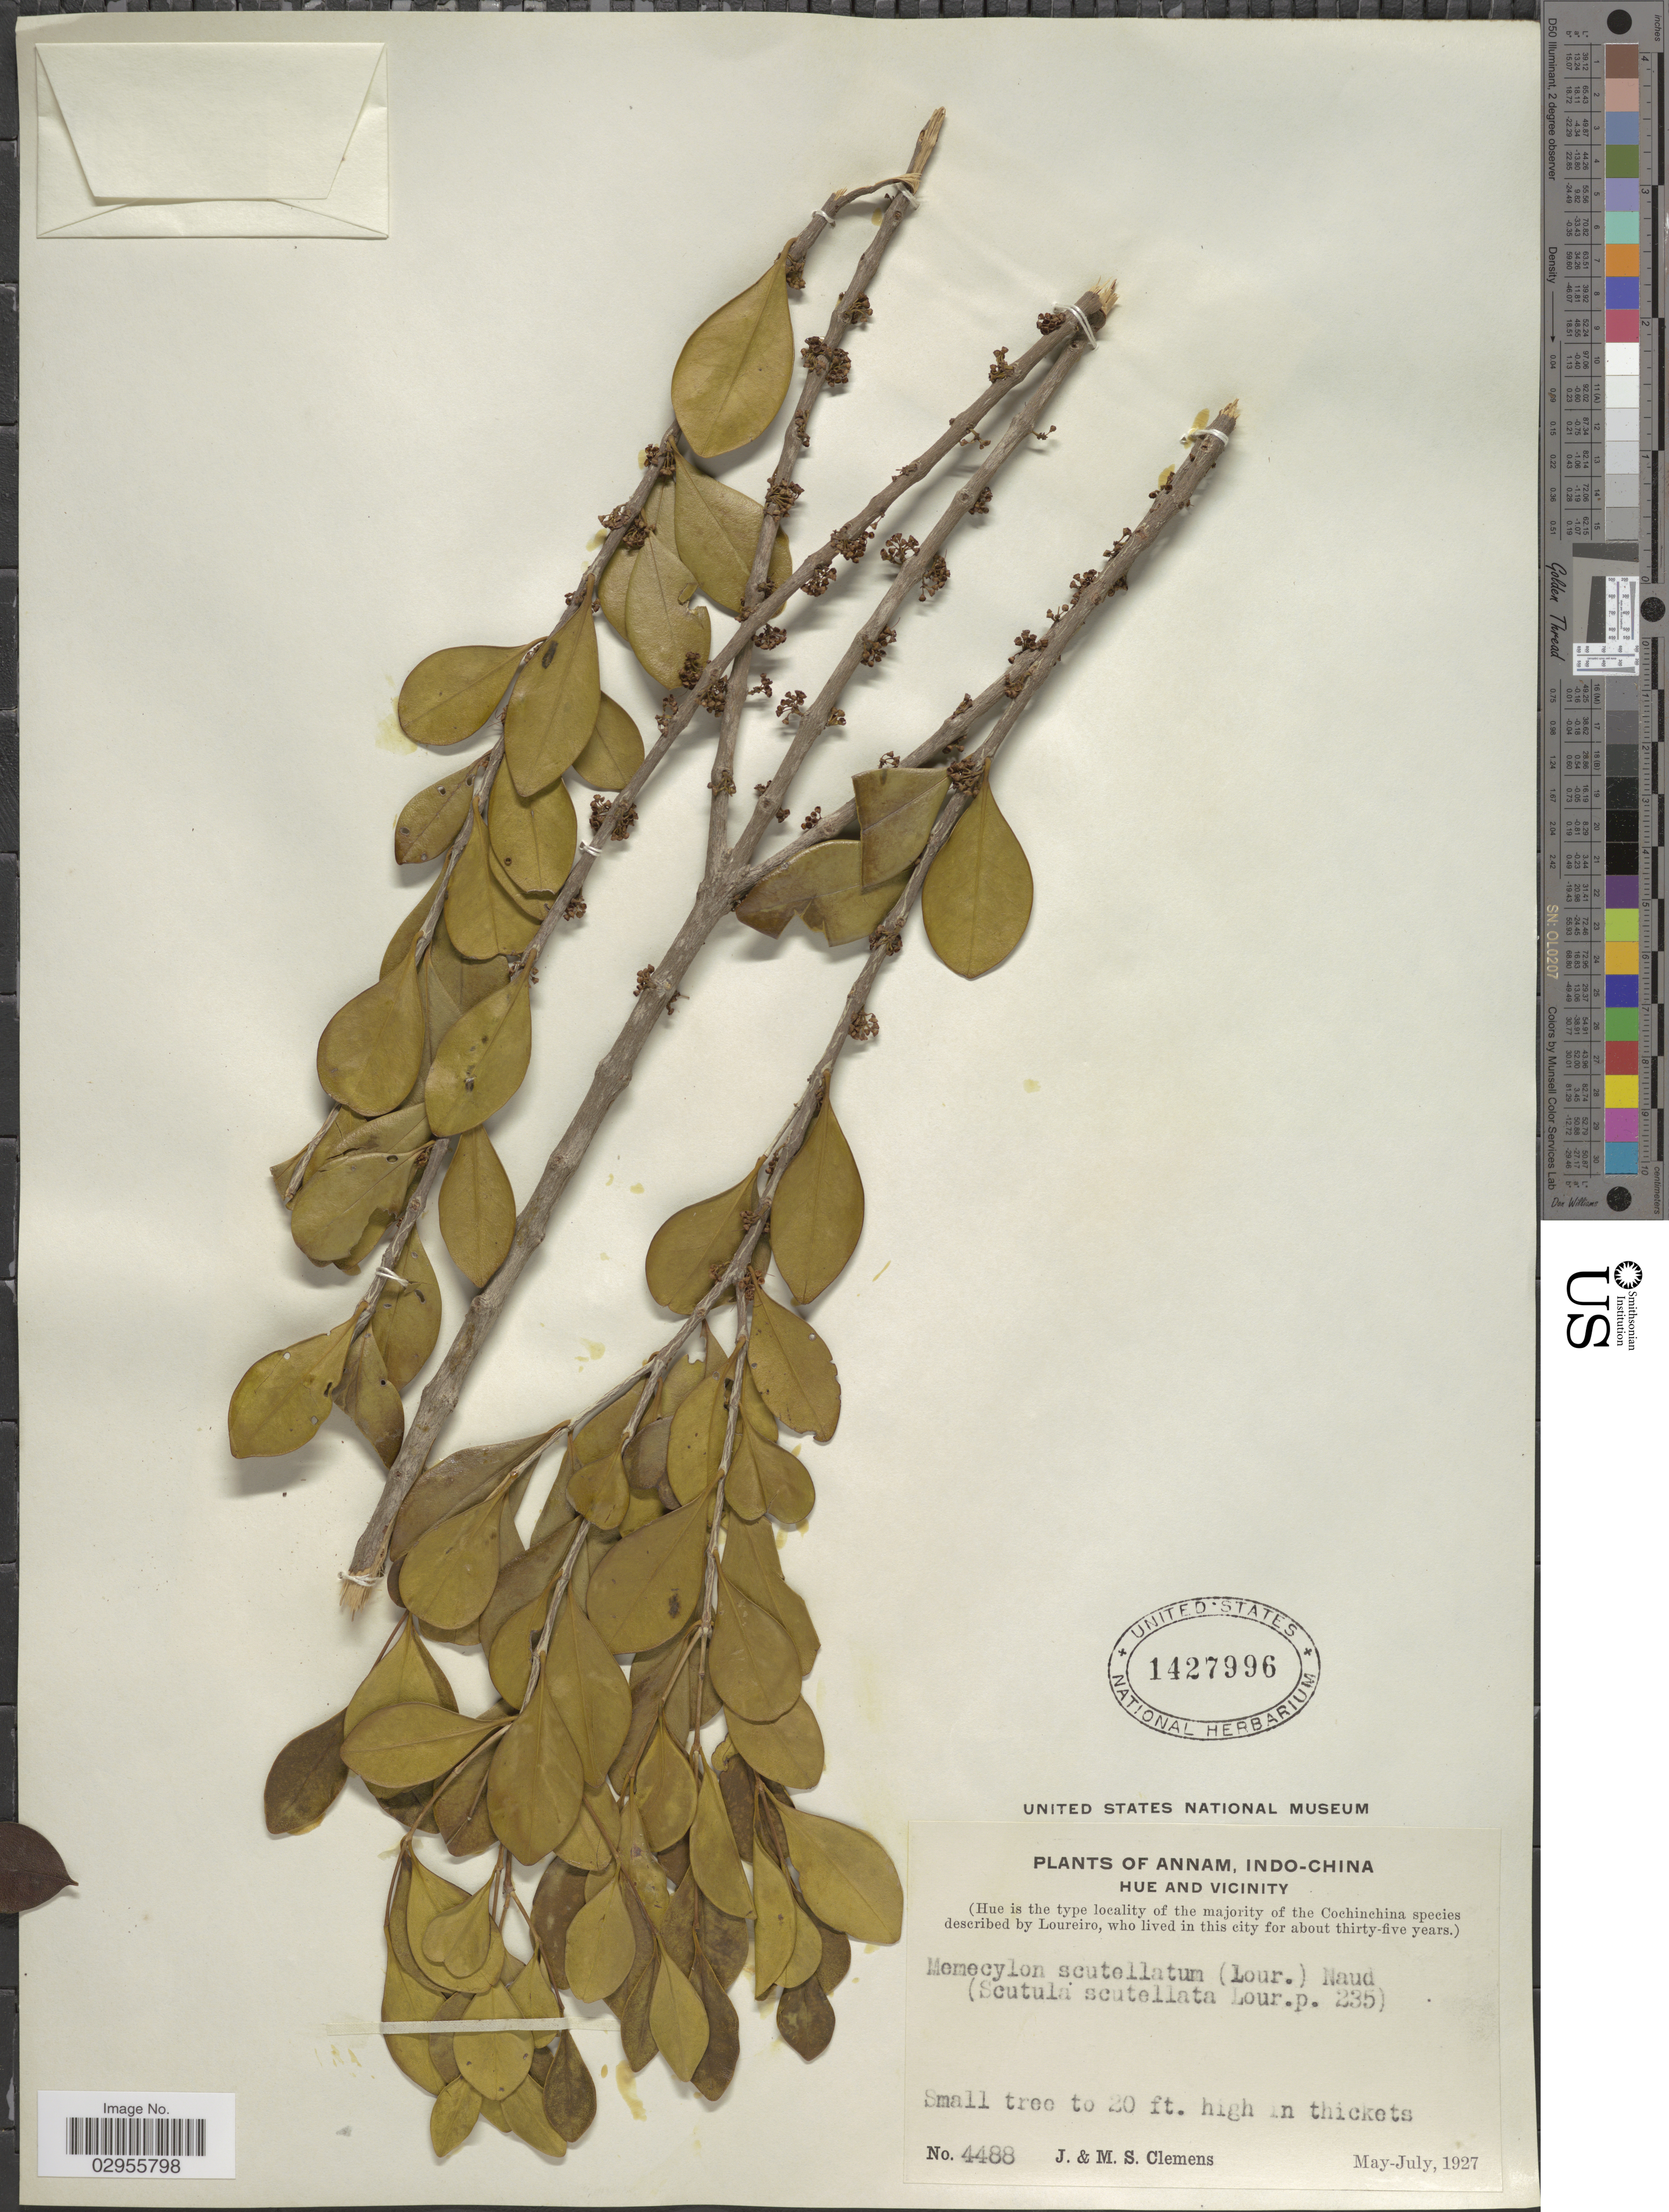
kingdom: Plantae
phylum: Tracheophyta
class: Magnoliopsida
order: Myrtales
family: Melastomataceae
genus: Memecylon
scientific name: Memecylon scutellatum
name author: (Lour.) Hook. & Arn.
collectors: J. Clemens & M. S. Clemens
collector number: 4488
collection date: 1927-05/1927-07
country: Vietnam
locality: Annam, Indo-China, Hue and vicinity.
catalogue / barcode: US 1427996